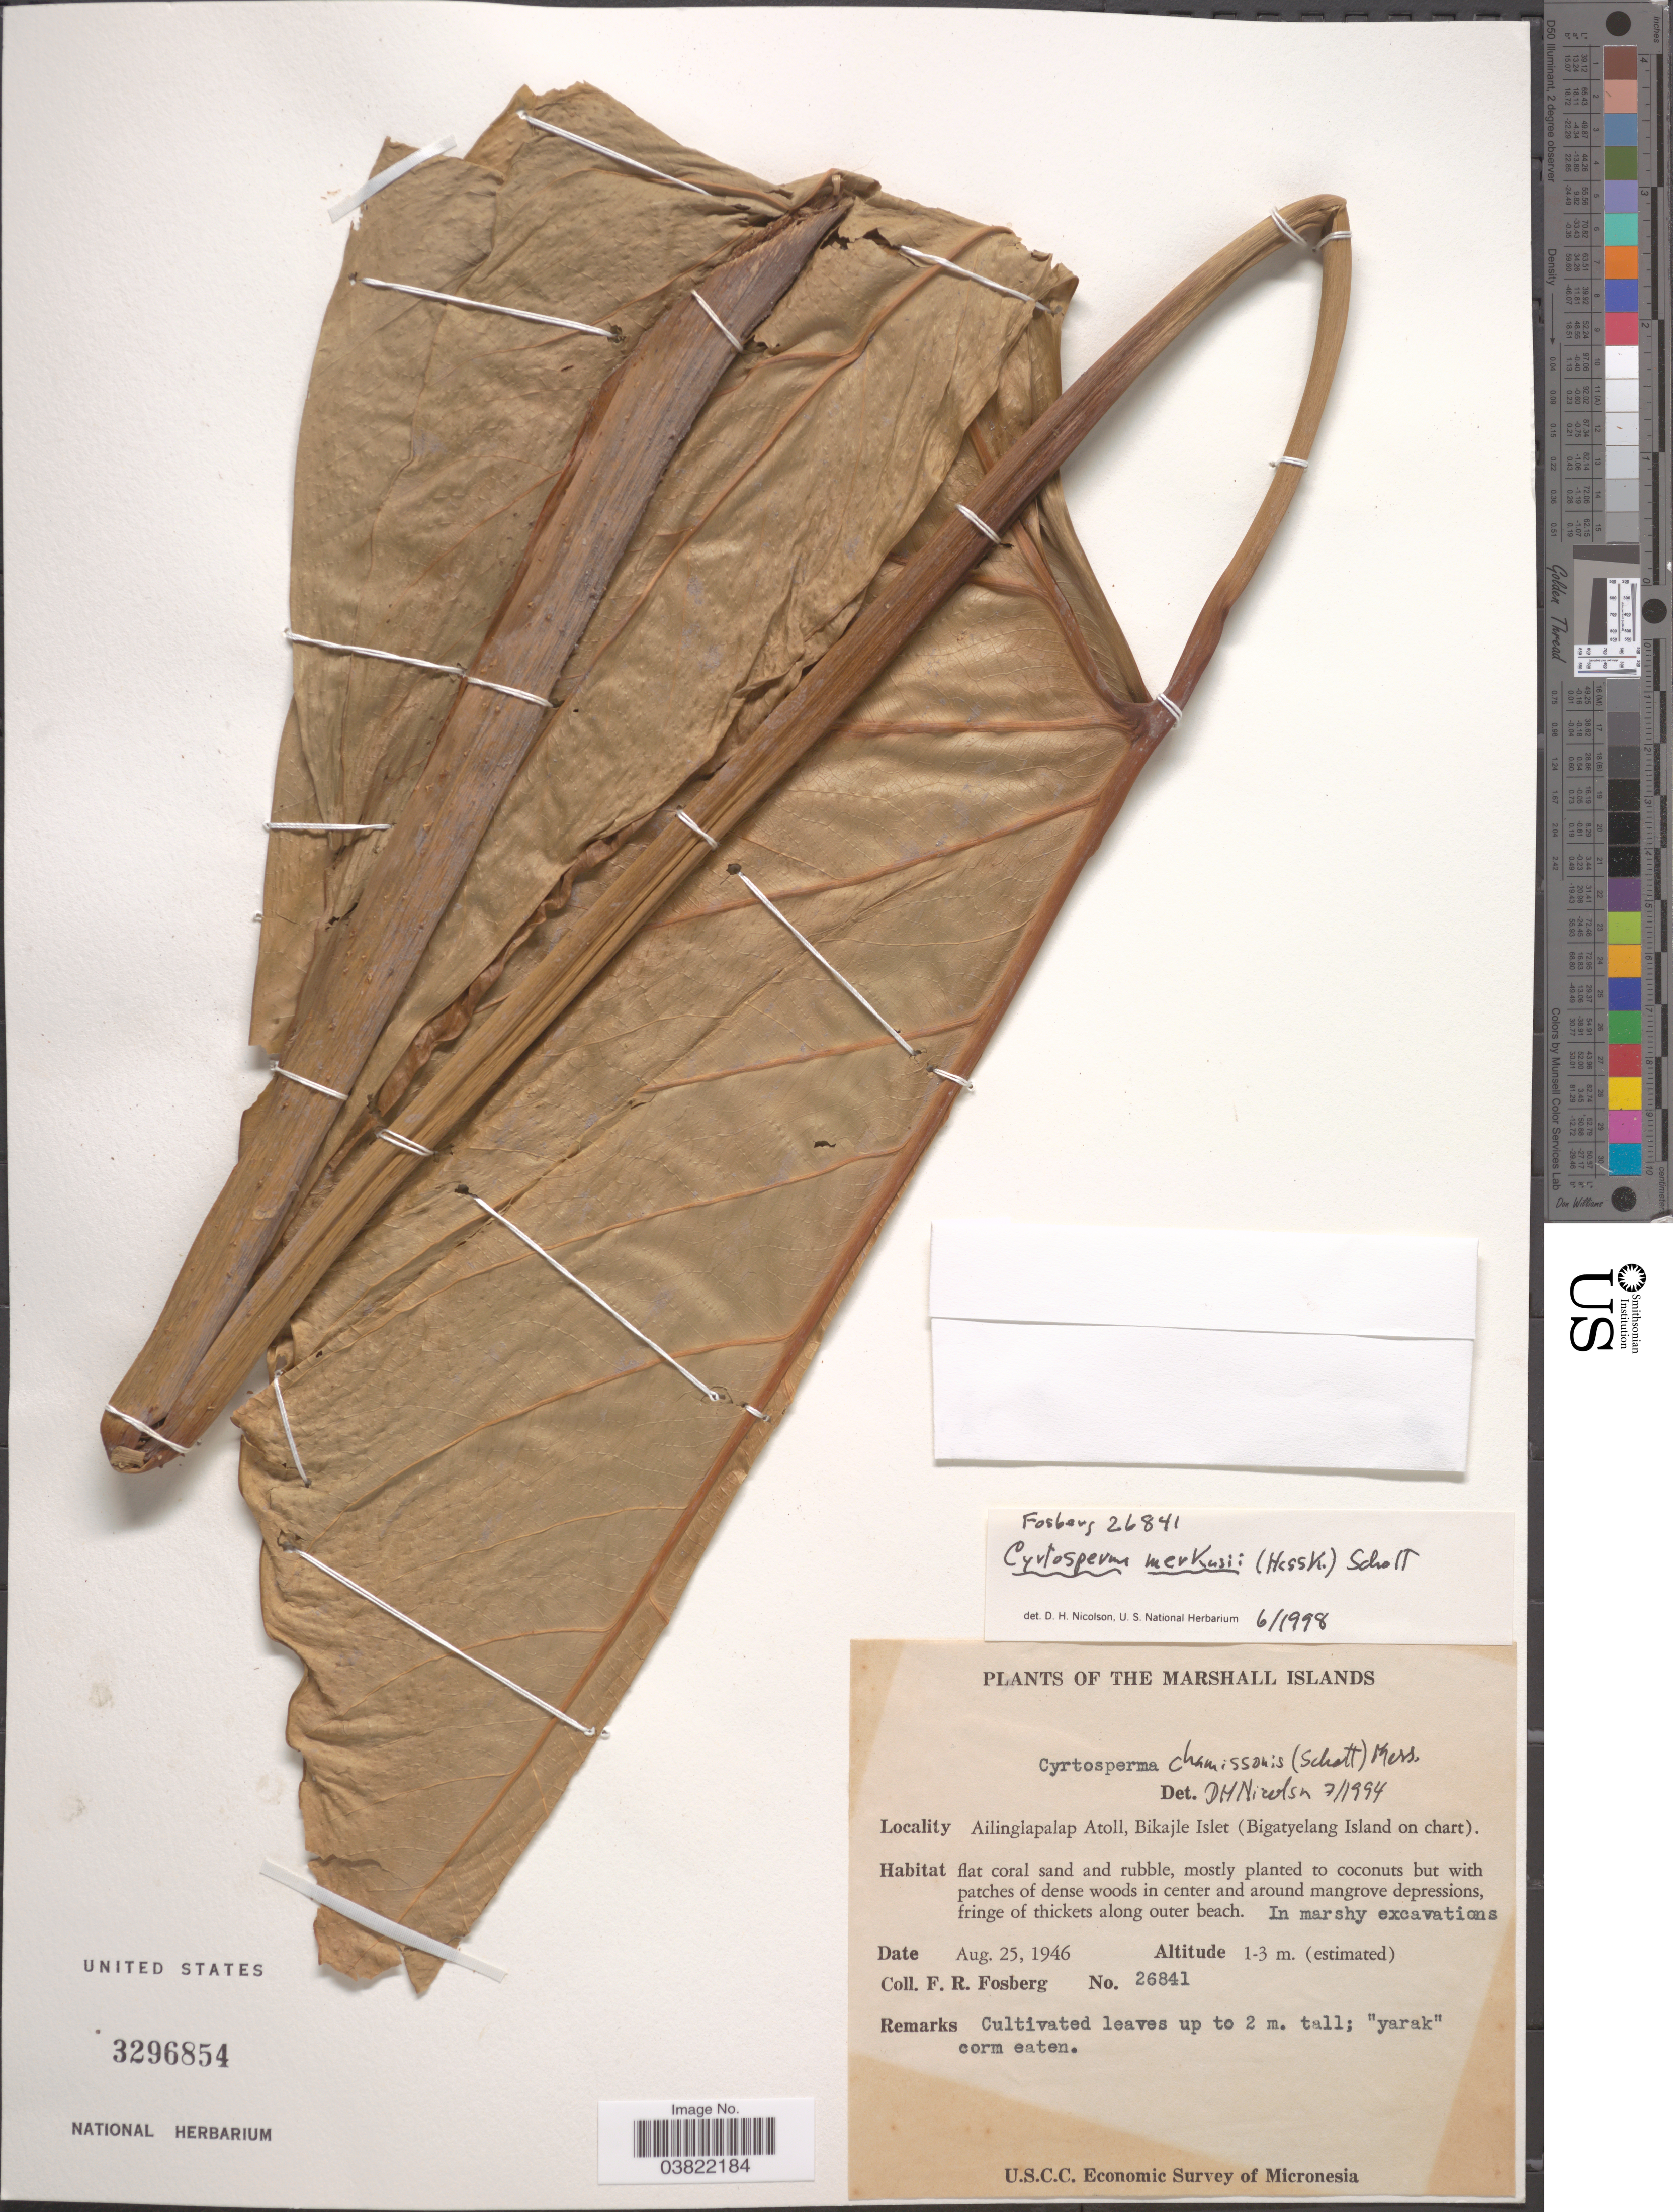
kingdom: Plantae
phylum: Tracheophyta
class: Liliopsida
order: Alismatales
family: Araceae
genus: Cyrtosperma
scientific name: Cyrtosperma merkusii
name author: (Hassk.) Schott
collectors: F. R. Fosberg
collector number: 26841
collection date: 1946-08-25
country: Marshall Islands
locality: The Marshall Islands. Ailinglapalap Atoll, Bikajle Islet (Bigatyelang Island on chart).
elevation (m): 1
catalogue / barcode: US 3296854